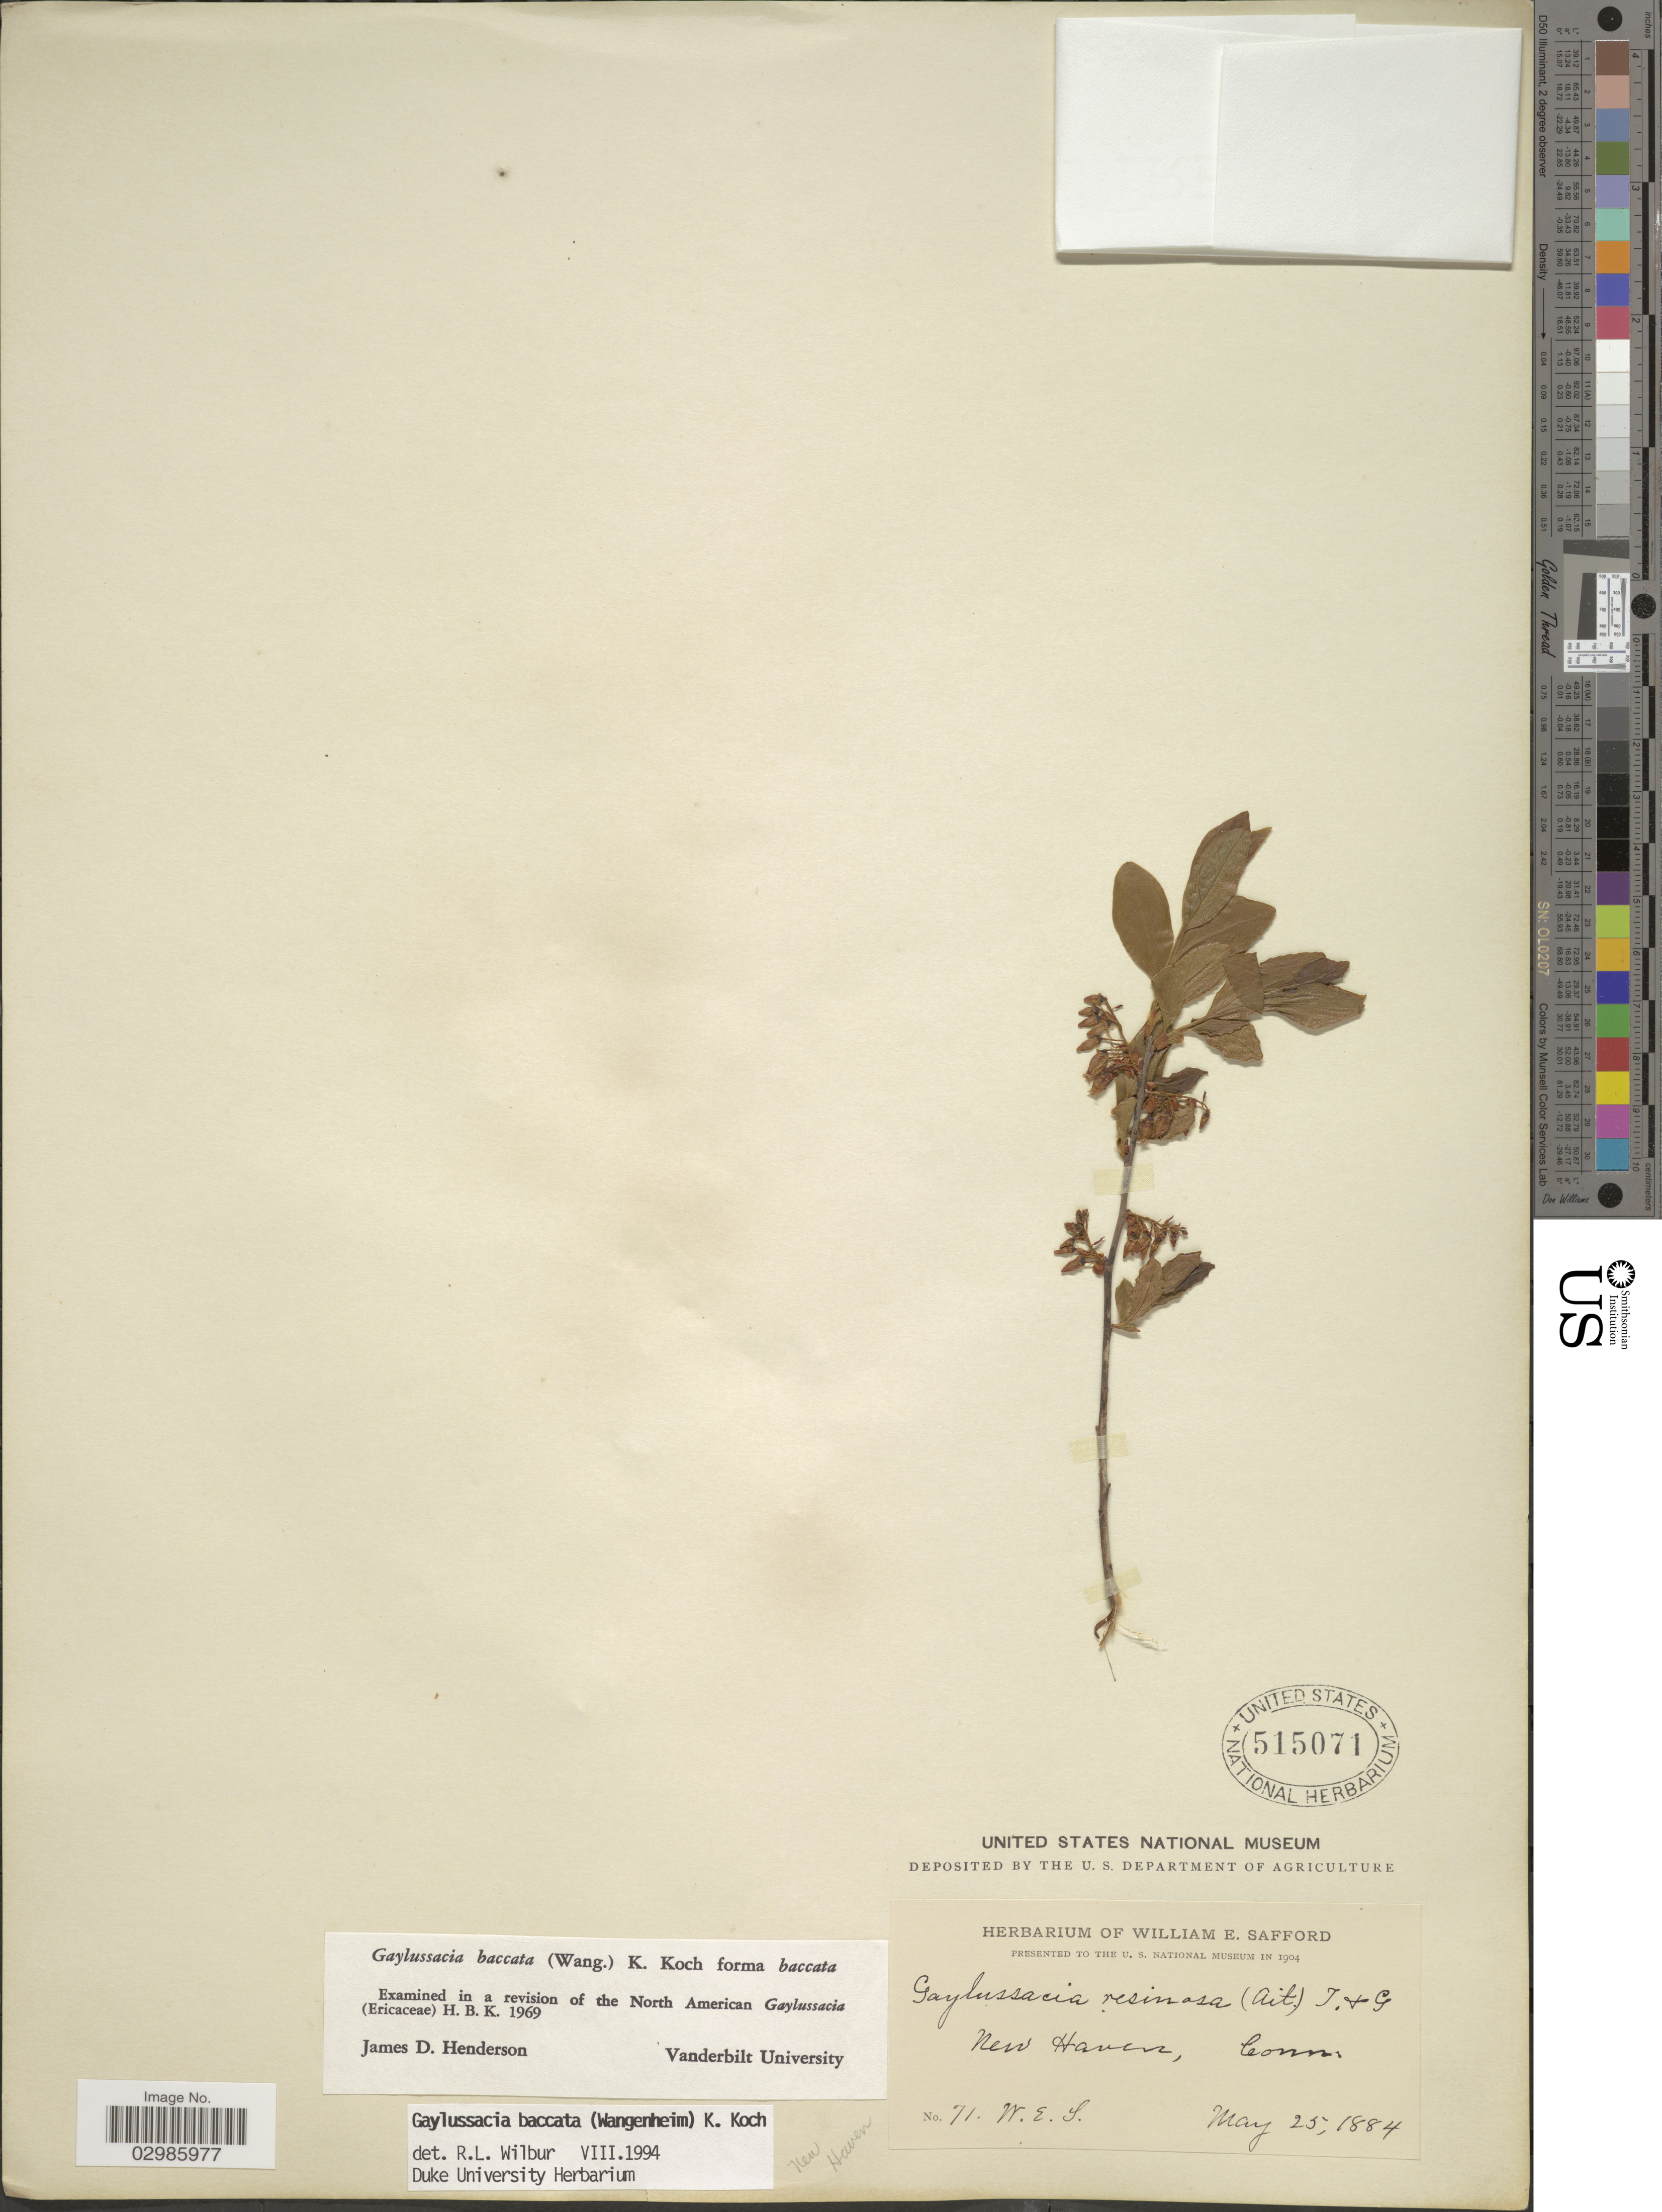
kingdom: Plantae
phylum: Tracheophyta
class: Magnoliopsida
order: Ericales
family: Ericaceae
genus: Gaylussacia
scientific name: Gaylussacia baccata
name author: (Wangenh.) K. Koch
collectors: W. E. Safford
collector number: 71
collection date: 1884-05-25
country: United States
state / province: Connecticut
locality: New Haven.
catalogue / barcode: US 515071